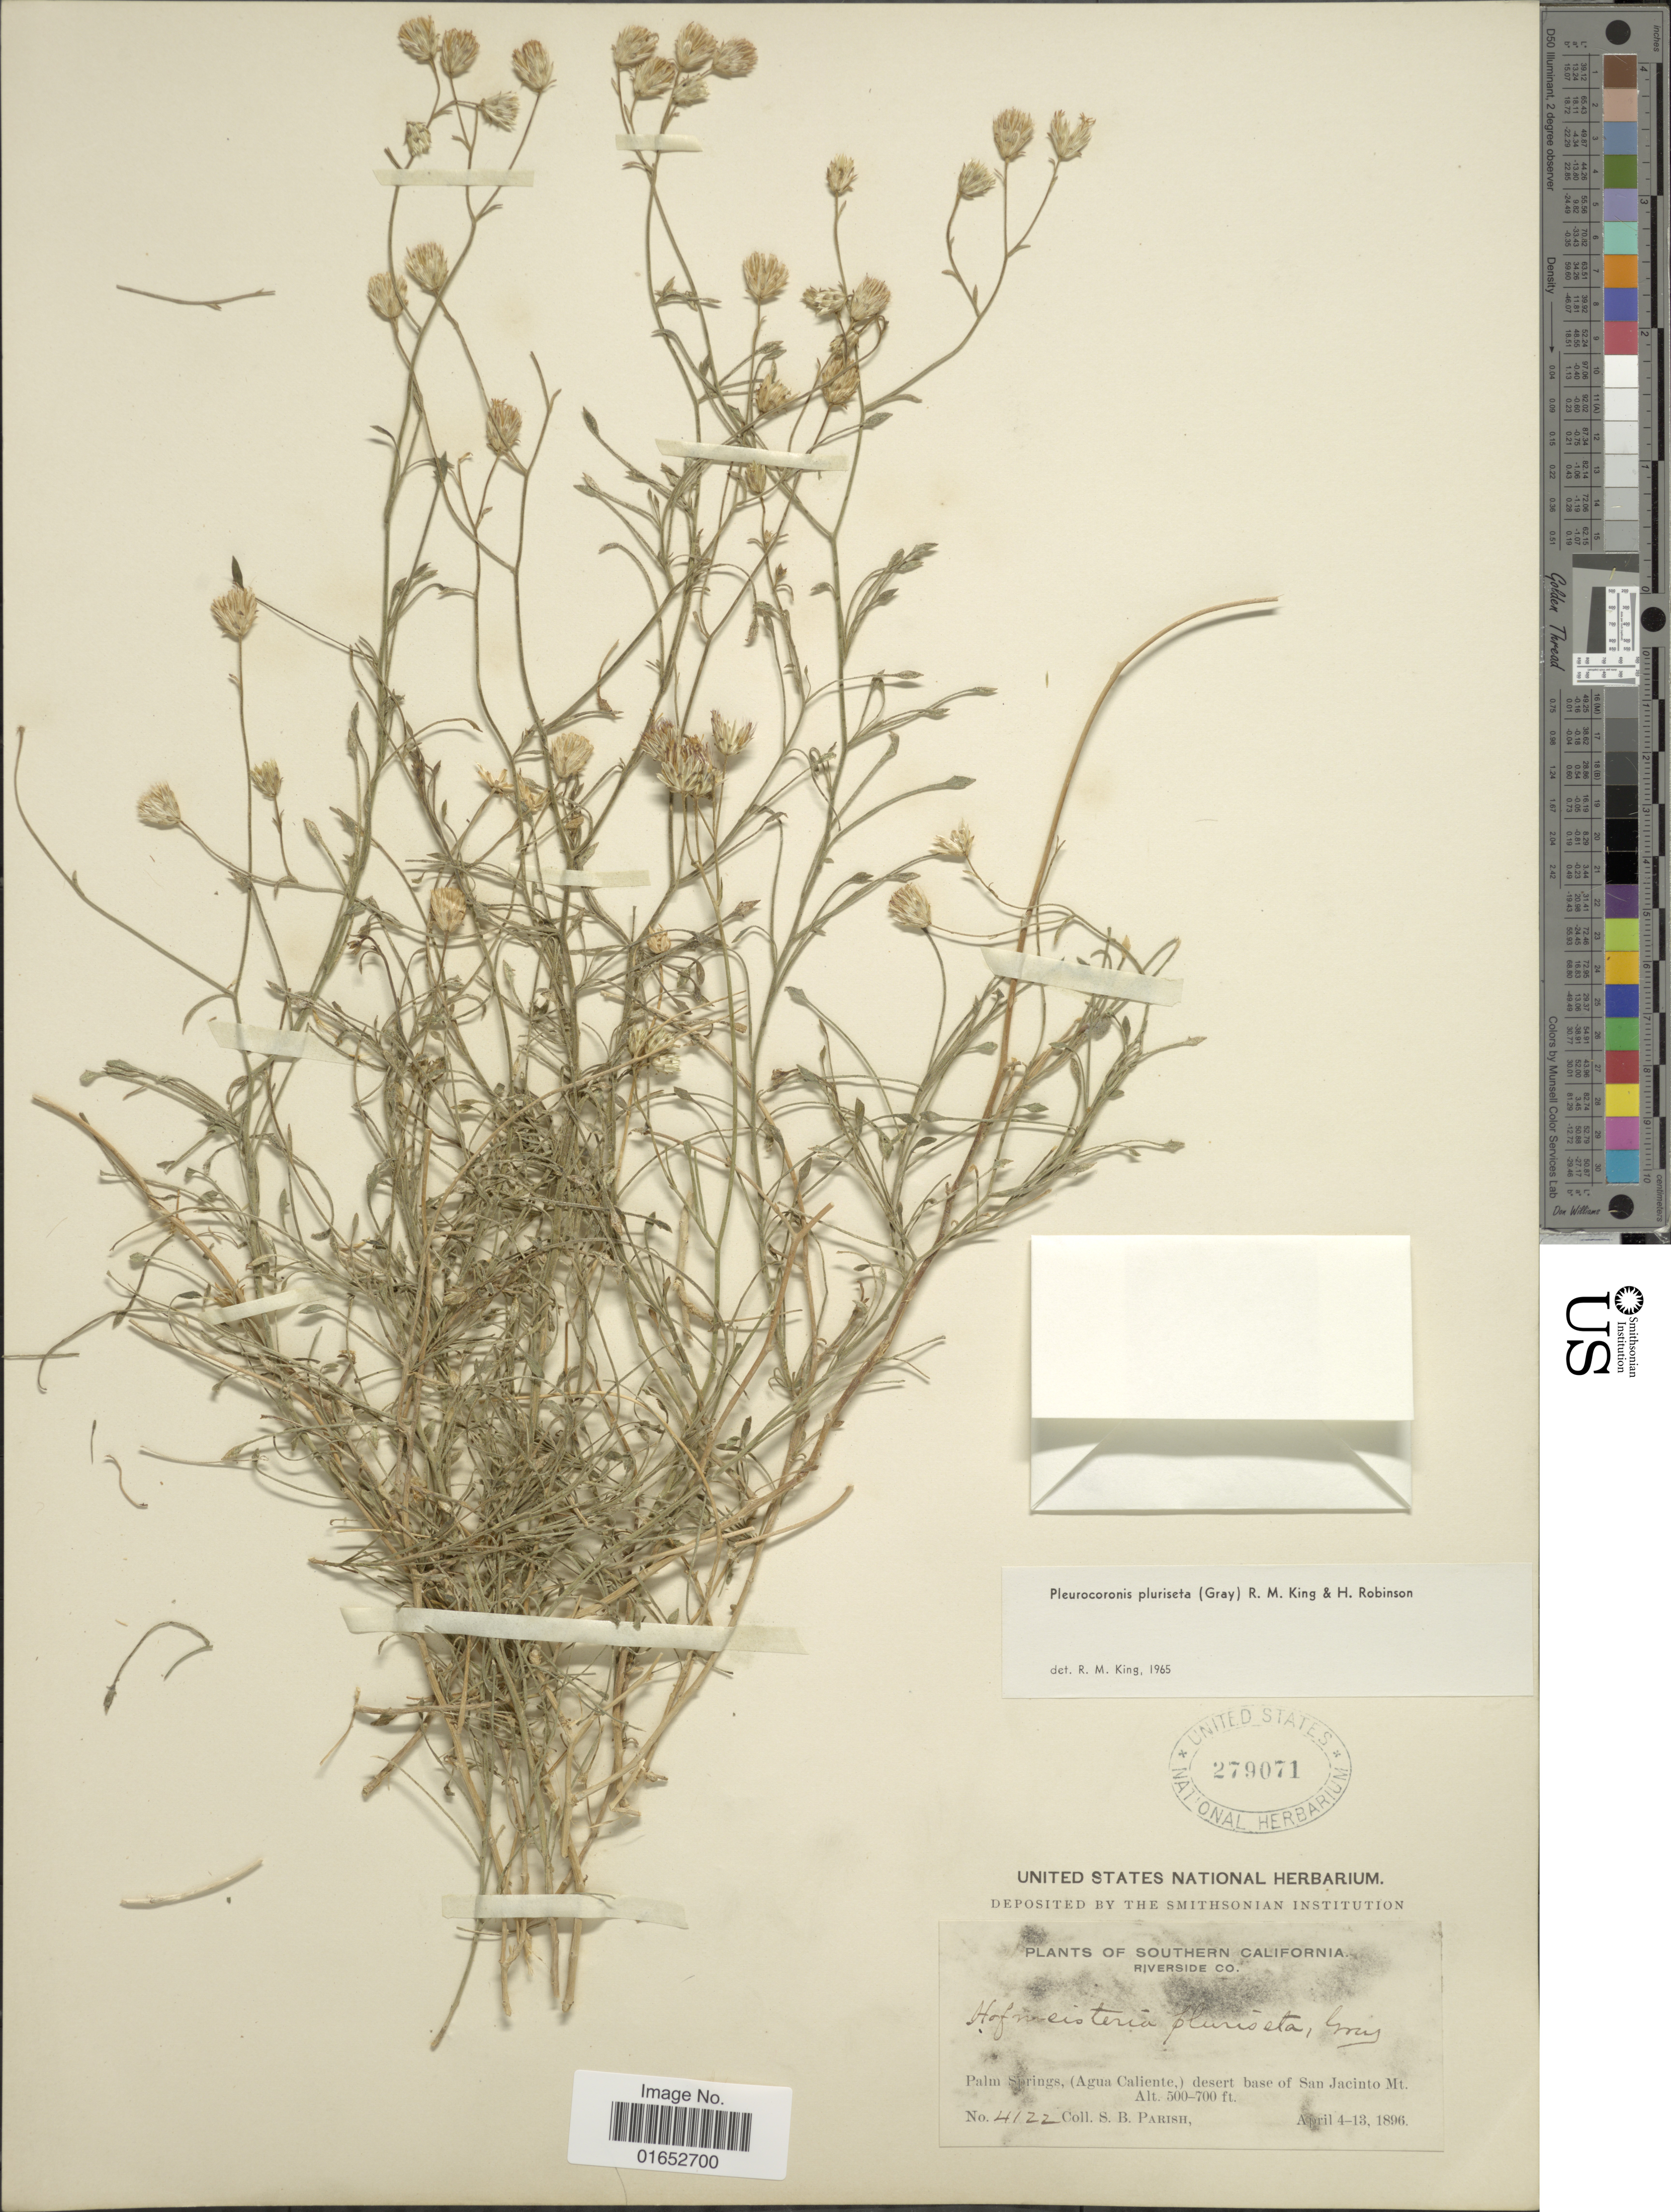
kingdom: Plantae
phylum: Tracheophyta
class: Magnoliopsida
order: Asterales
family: Asteraceae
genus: Pleurocoronis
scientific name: Pleurocoronis pluriseta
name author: (A. Gray) R.M. King & H. Rob.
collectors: S. B. Parish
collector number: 4122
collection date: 1896-04-04/1896-04-13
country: United States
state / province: California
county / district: Riverside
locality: Southern California, Riverside Co, Palm Springs, (Agua Caliente) desert base of San Jacinto Mt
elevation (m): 152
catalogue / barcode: US 279071